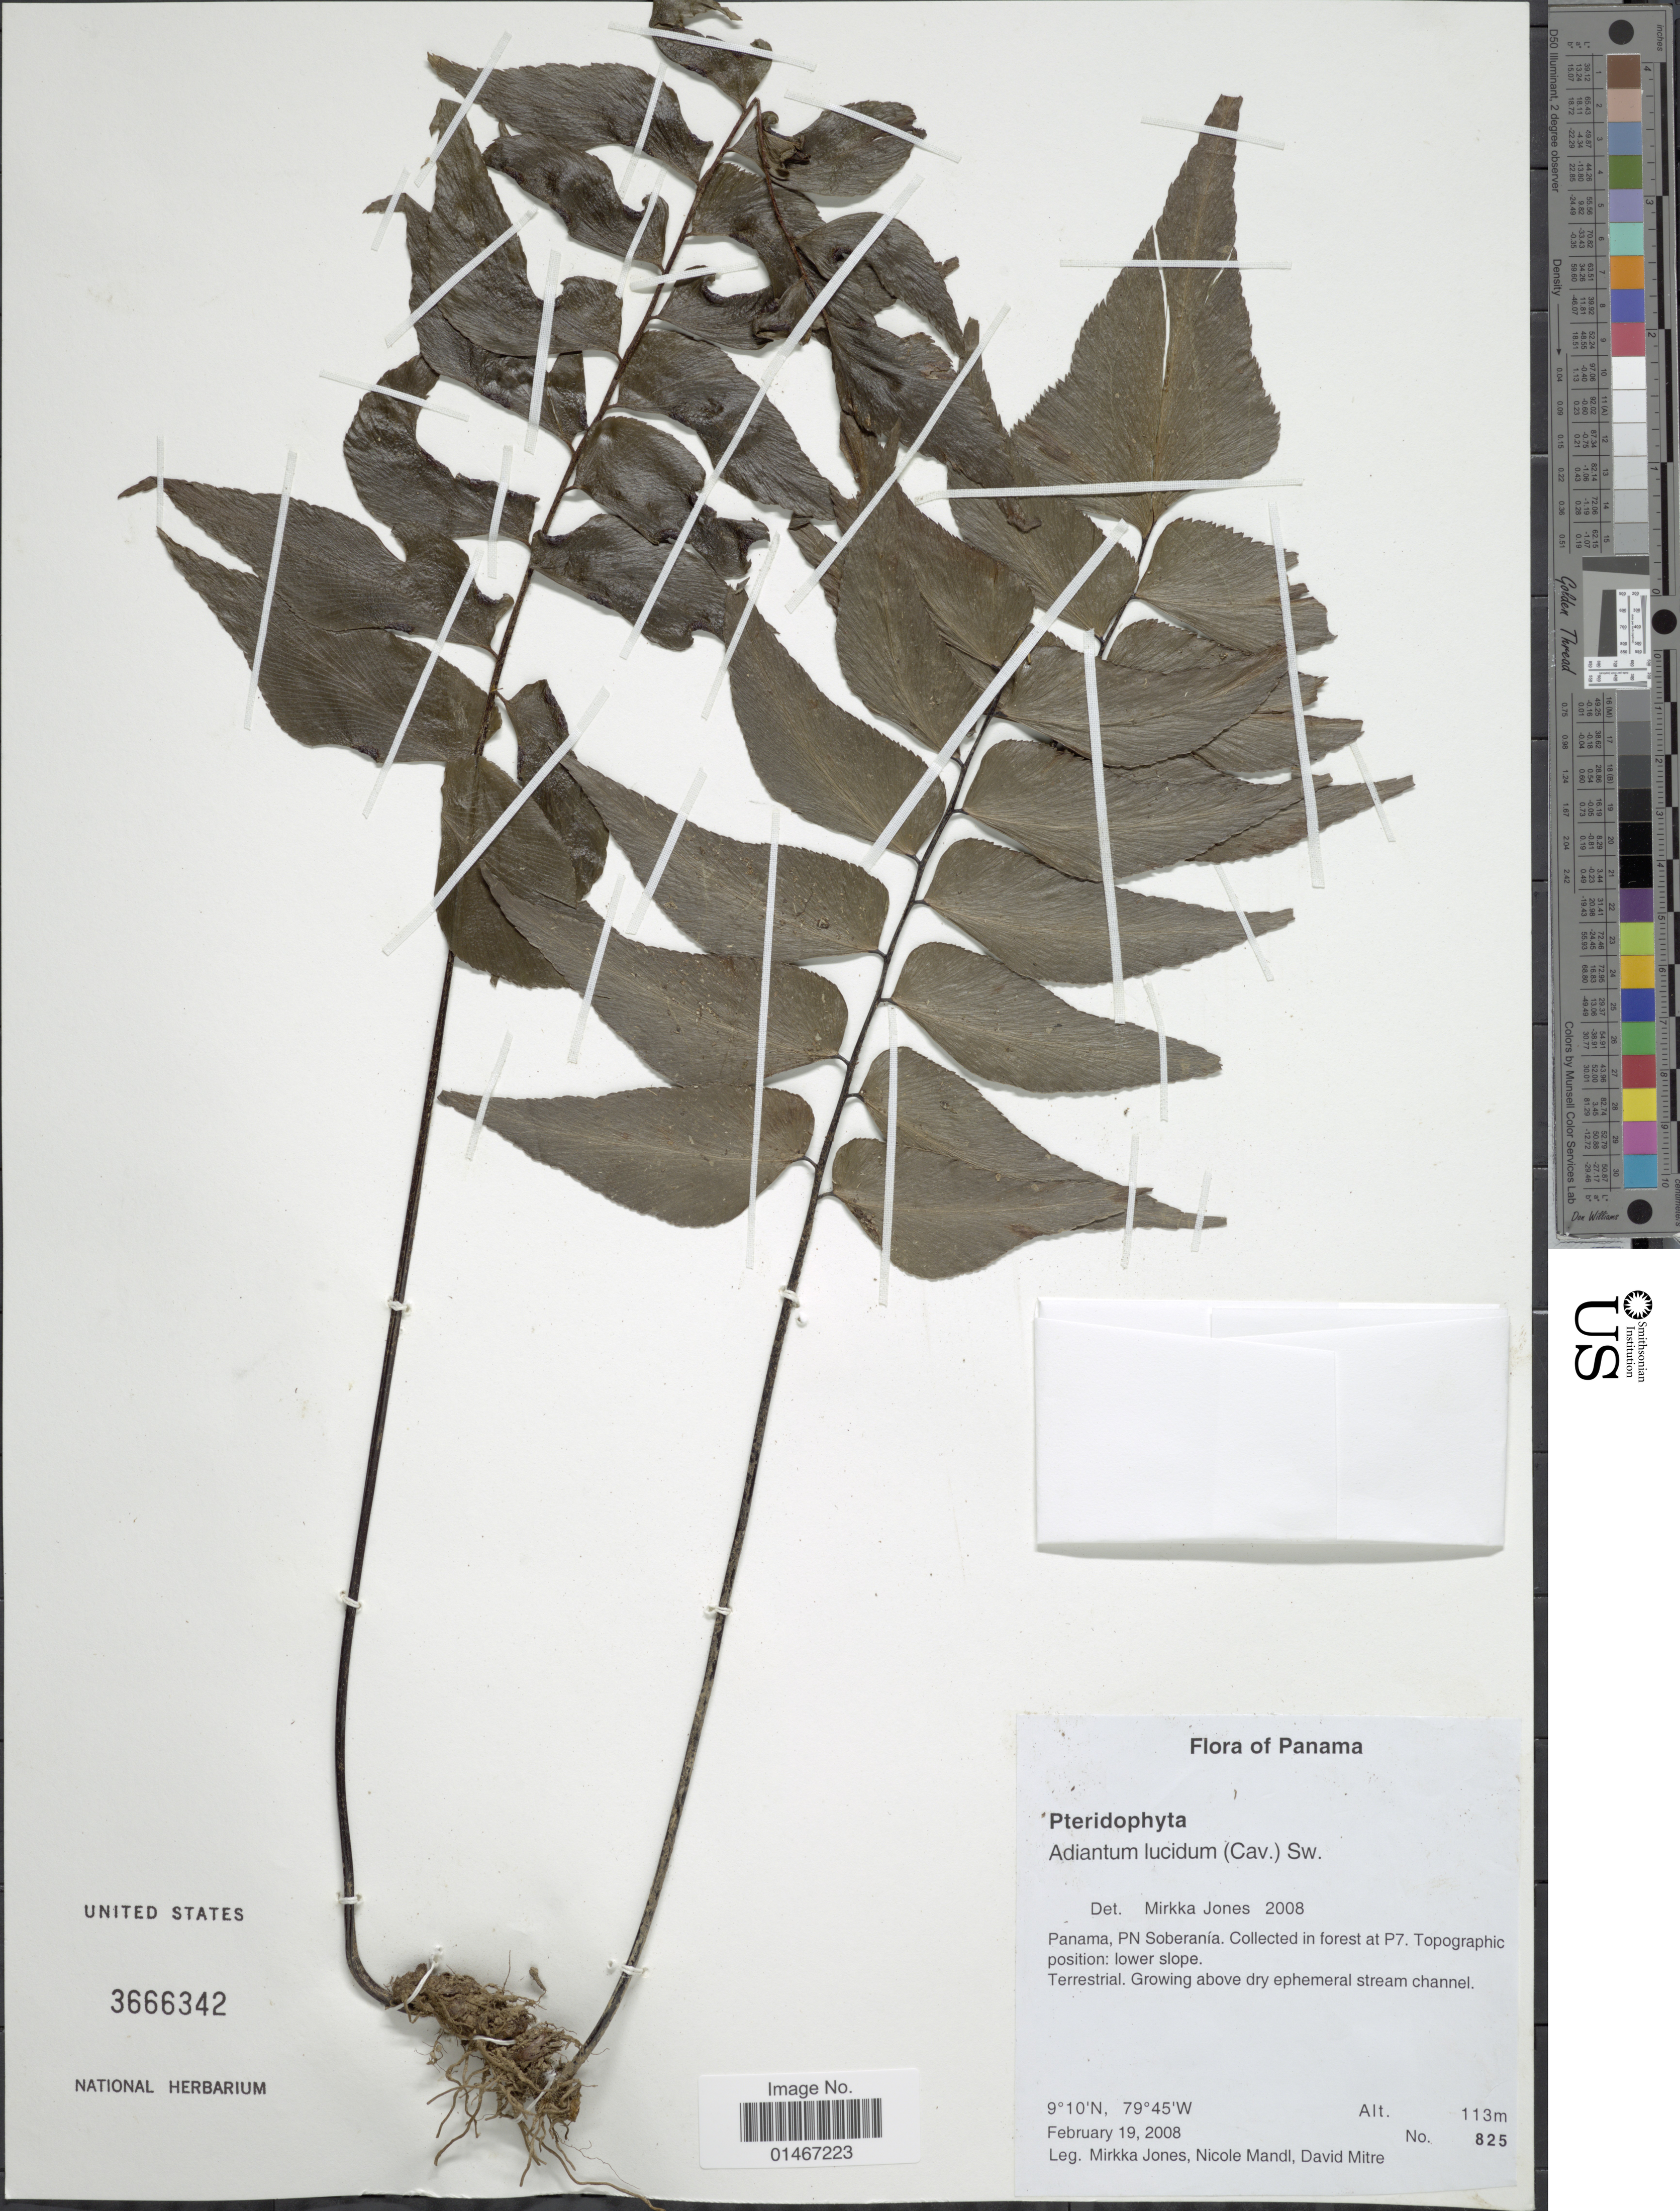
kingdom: Plantae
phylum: Tracheophyta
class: Polypodiopsida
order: Polypodiales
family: Pteridaceae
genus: Adiantum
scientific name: Adiantum lucidum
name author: (Cav.) Sw.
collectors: M. Jones, N. Mandl & D. Mitre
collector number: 825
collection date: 2008-02-19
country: Panama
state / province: Panamá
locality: PN Soberania. In forest at P7.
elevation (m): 113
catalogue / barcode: US 3666342